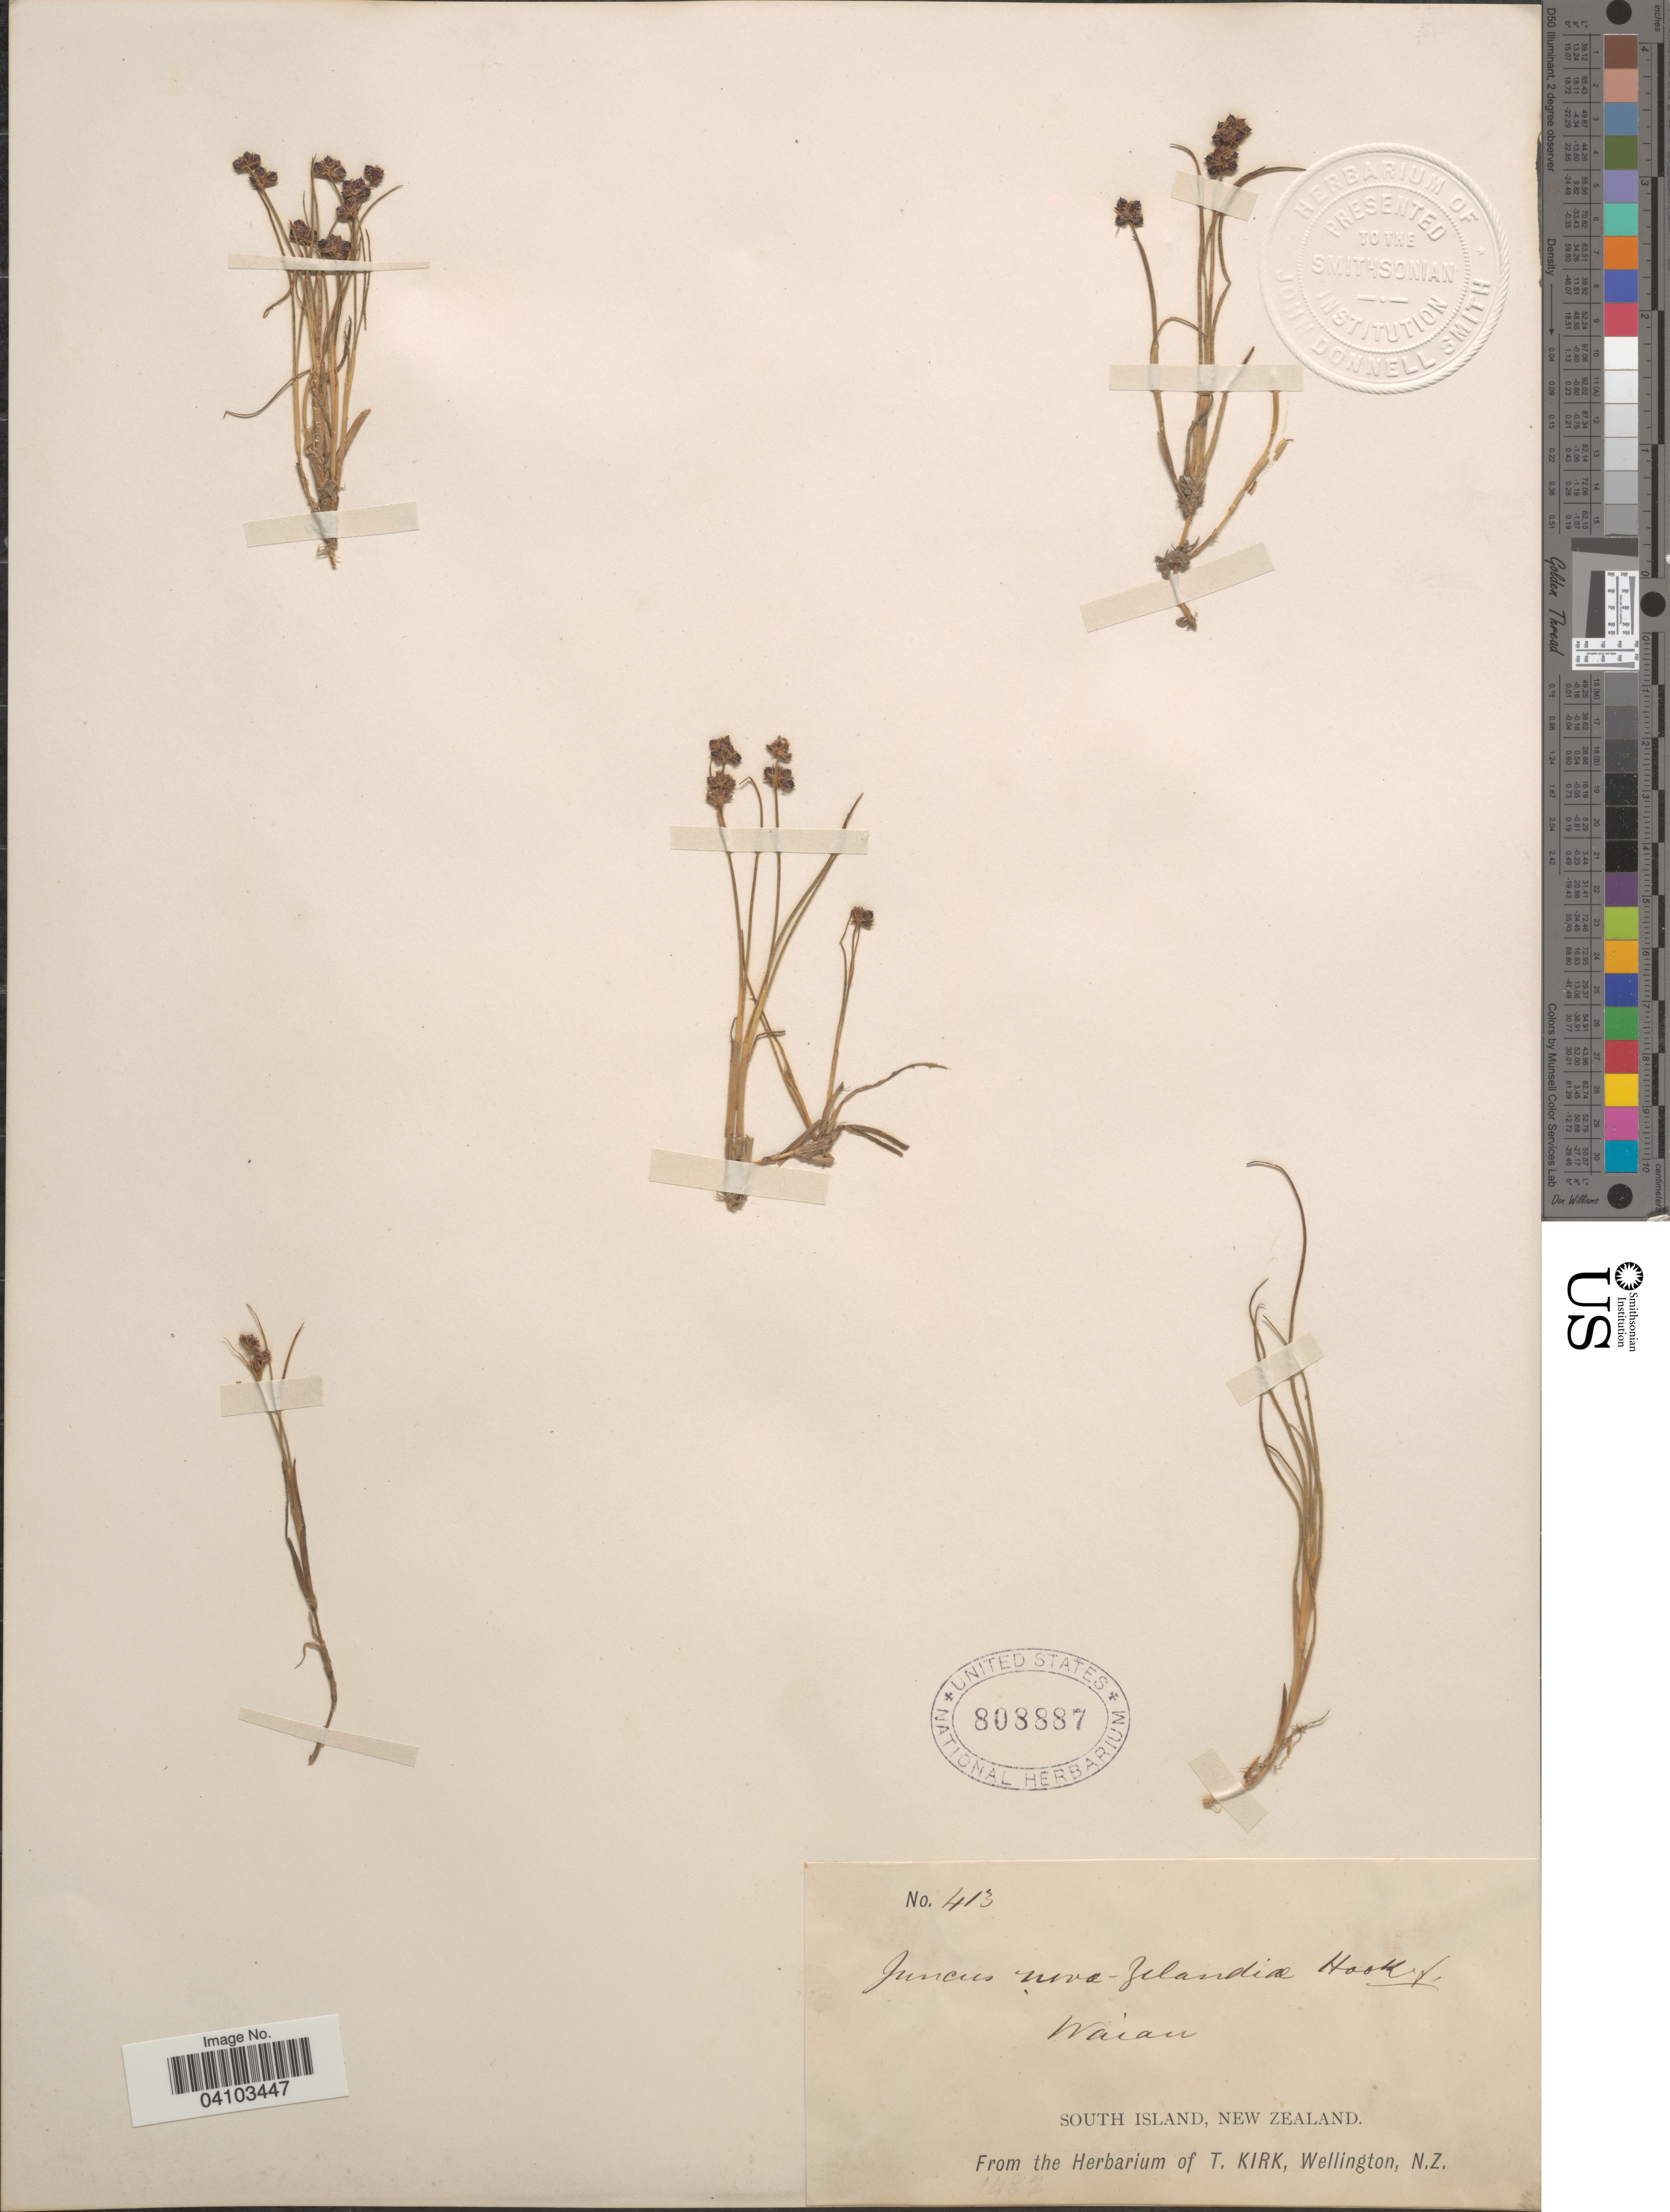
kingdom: Plantae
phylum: Tracheophyta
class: Liliopsida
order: Poales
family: Juncaceae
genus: Juncus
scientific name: Juncus novae-zelandiae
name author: Hook. f.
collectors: ex herb. T. Kirk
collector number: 413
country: New Zealand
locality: Waian. South Island.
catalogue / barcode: US 808887